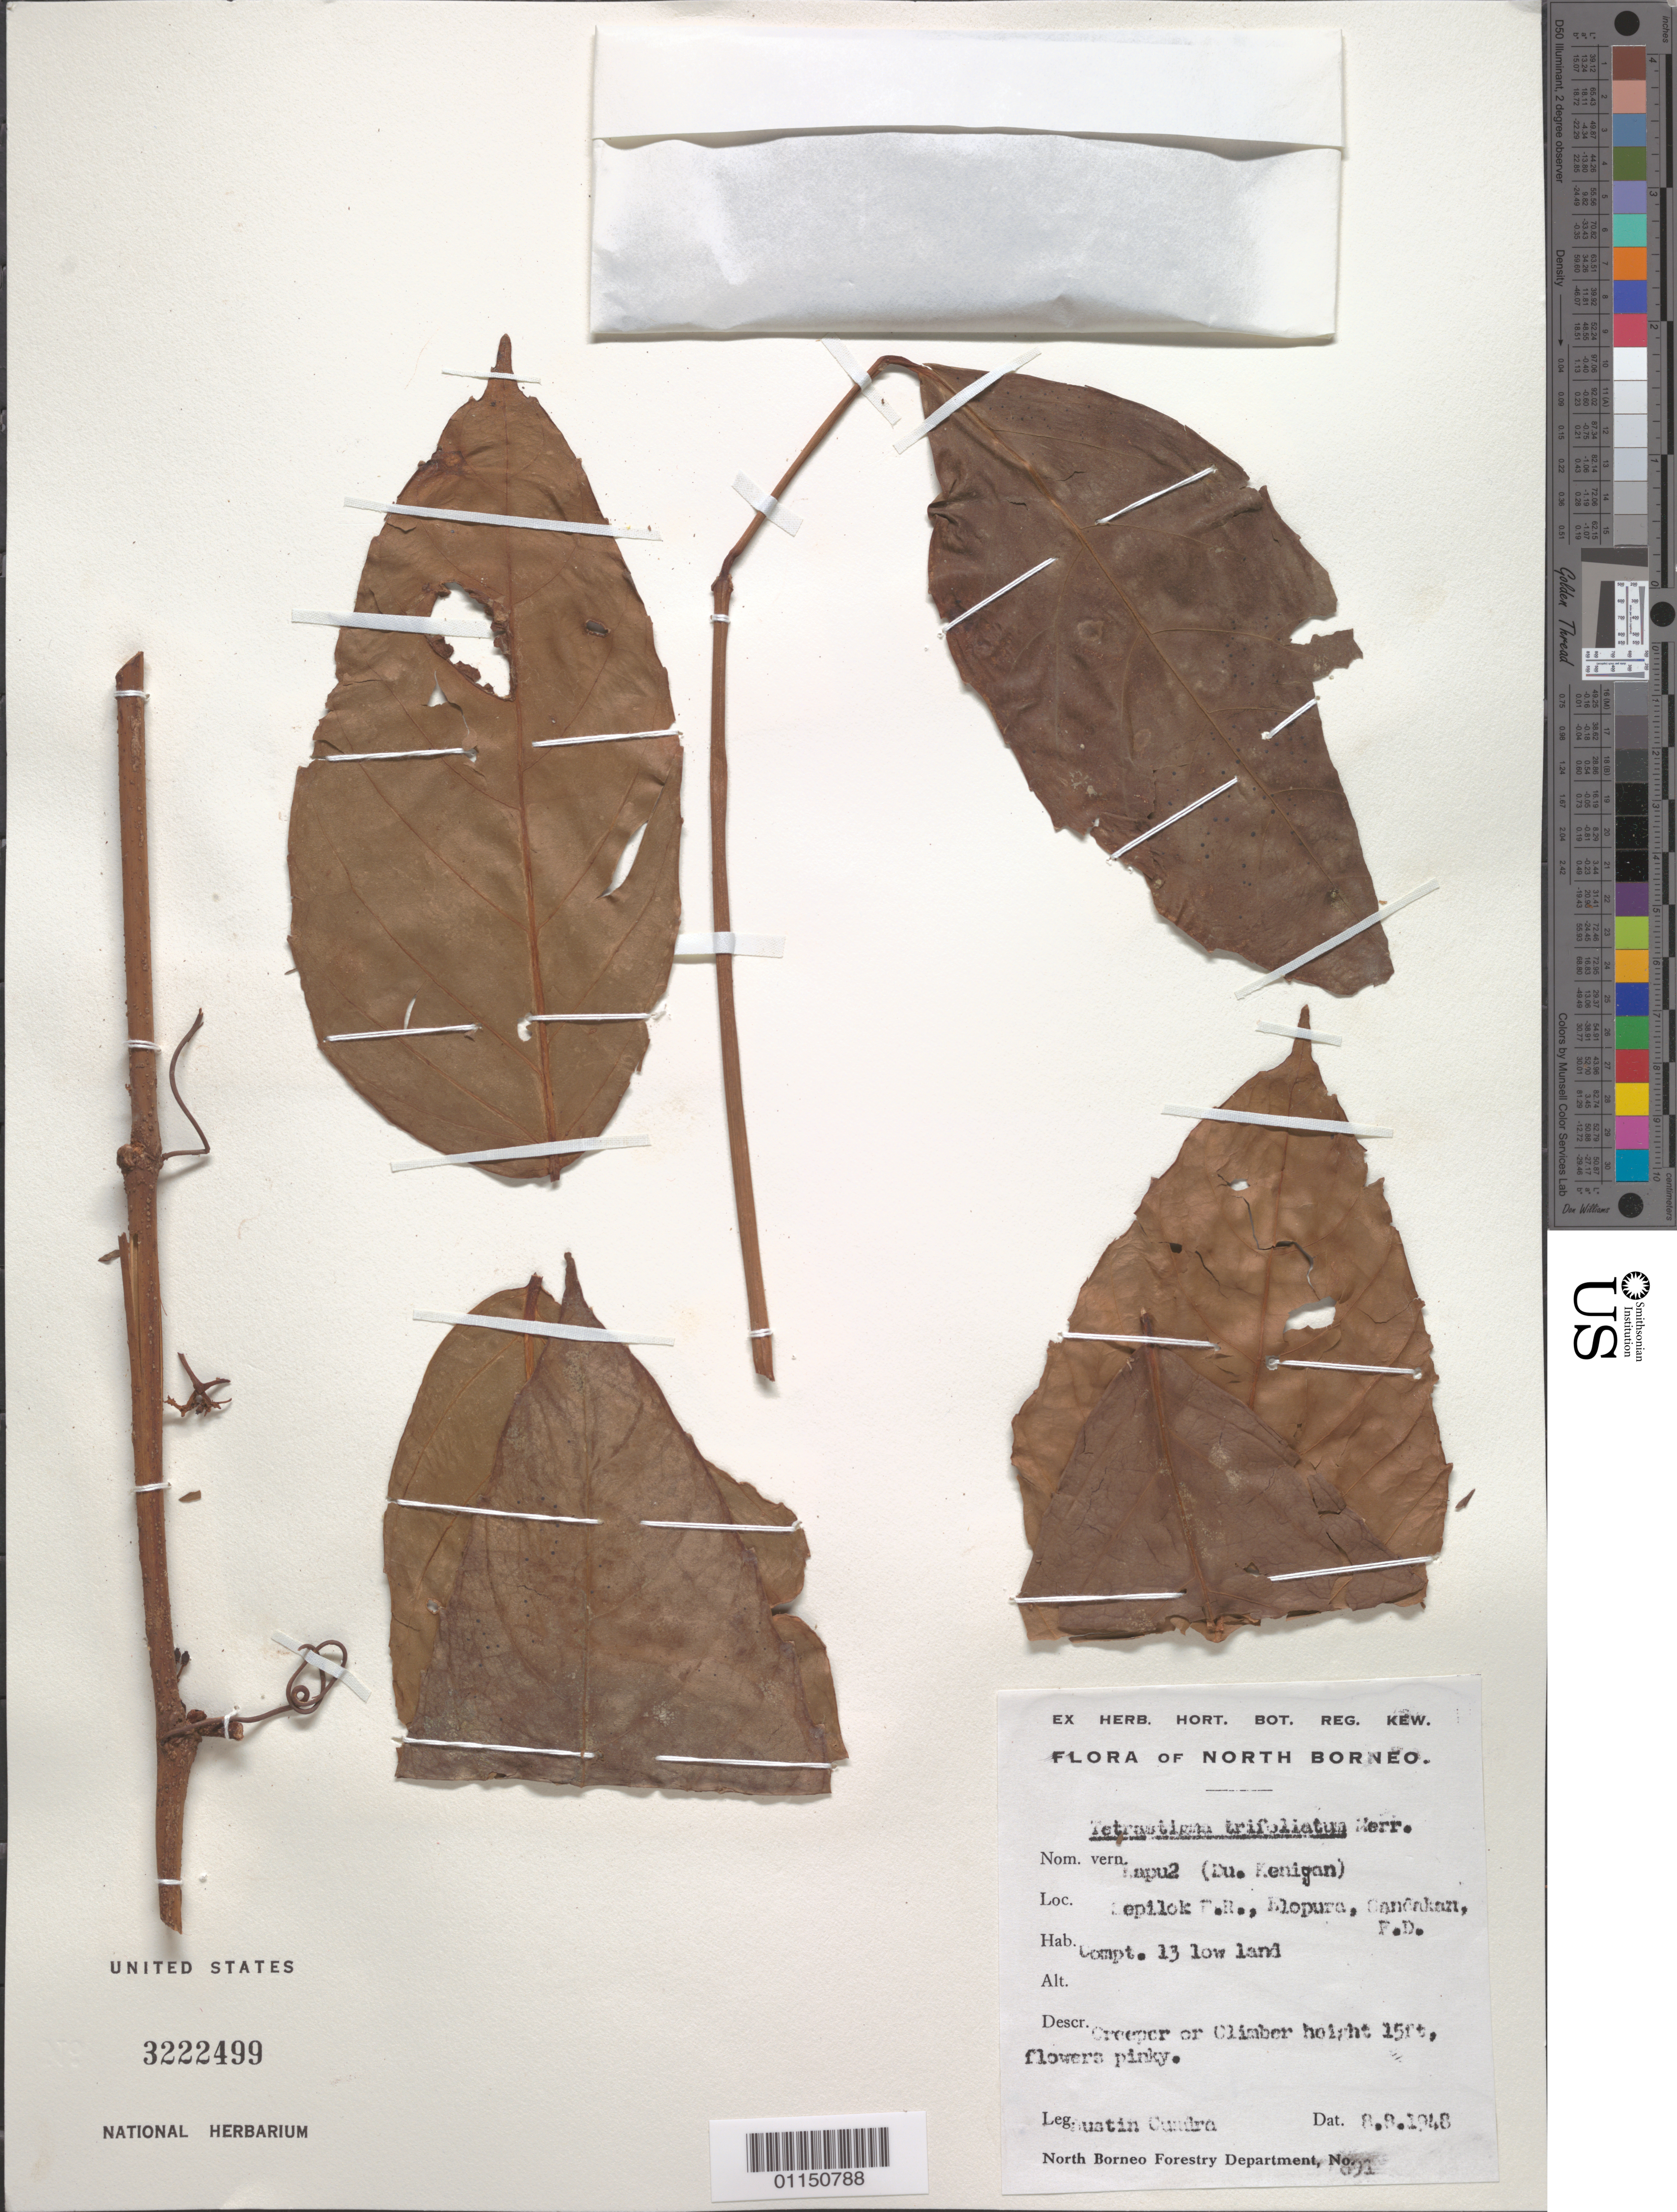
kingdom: Plantae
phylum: Tracheophyta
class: Magnoliopsida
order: Vitales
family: Vitaceae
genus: Tetrastigma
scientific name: Tetrastigma trifoliolatum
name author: Merr.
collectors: A. Condra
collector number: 891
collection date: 1948-08-08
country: Malaysia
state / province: Sabah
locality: Borneo.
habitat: Creeper or Climber.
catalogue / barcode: US 3222499